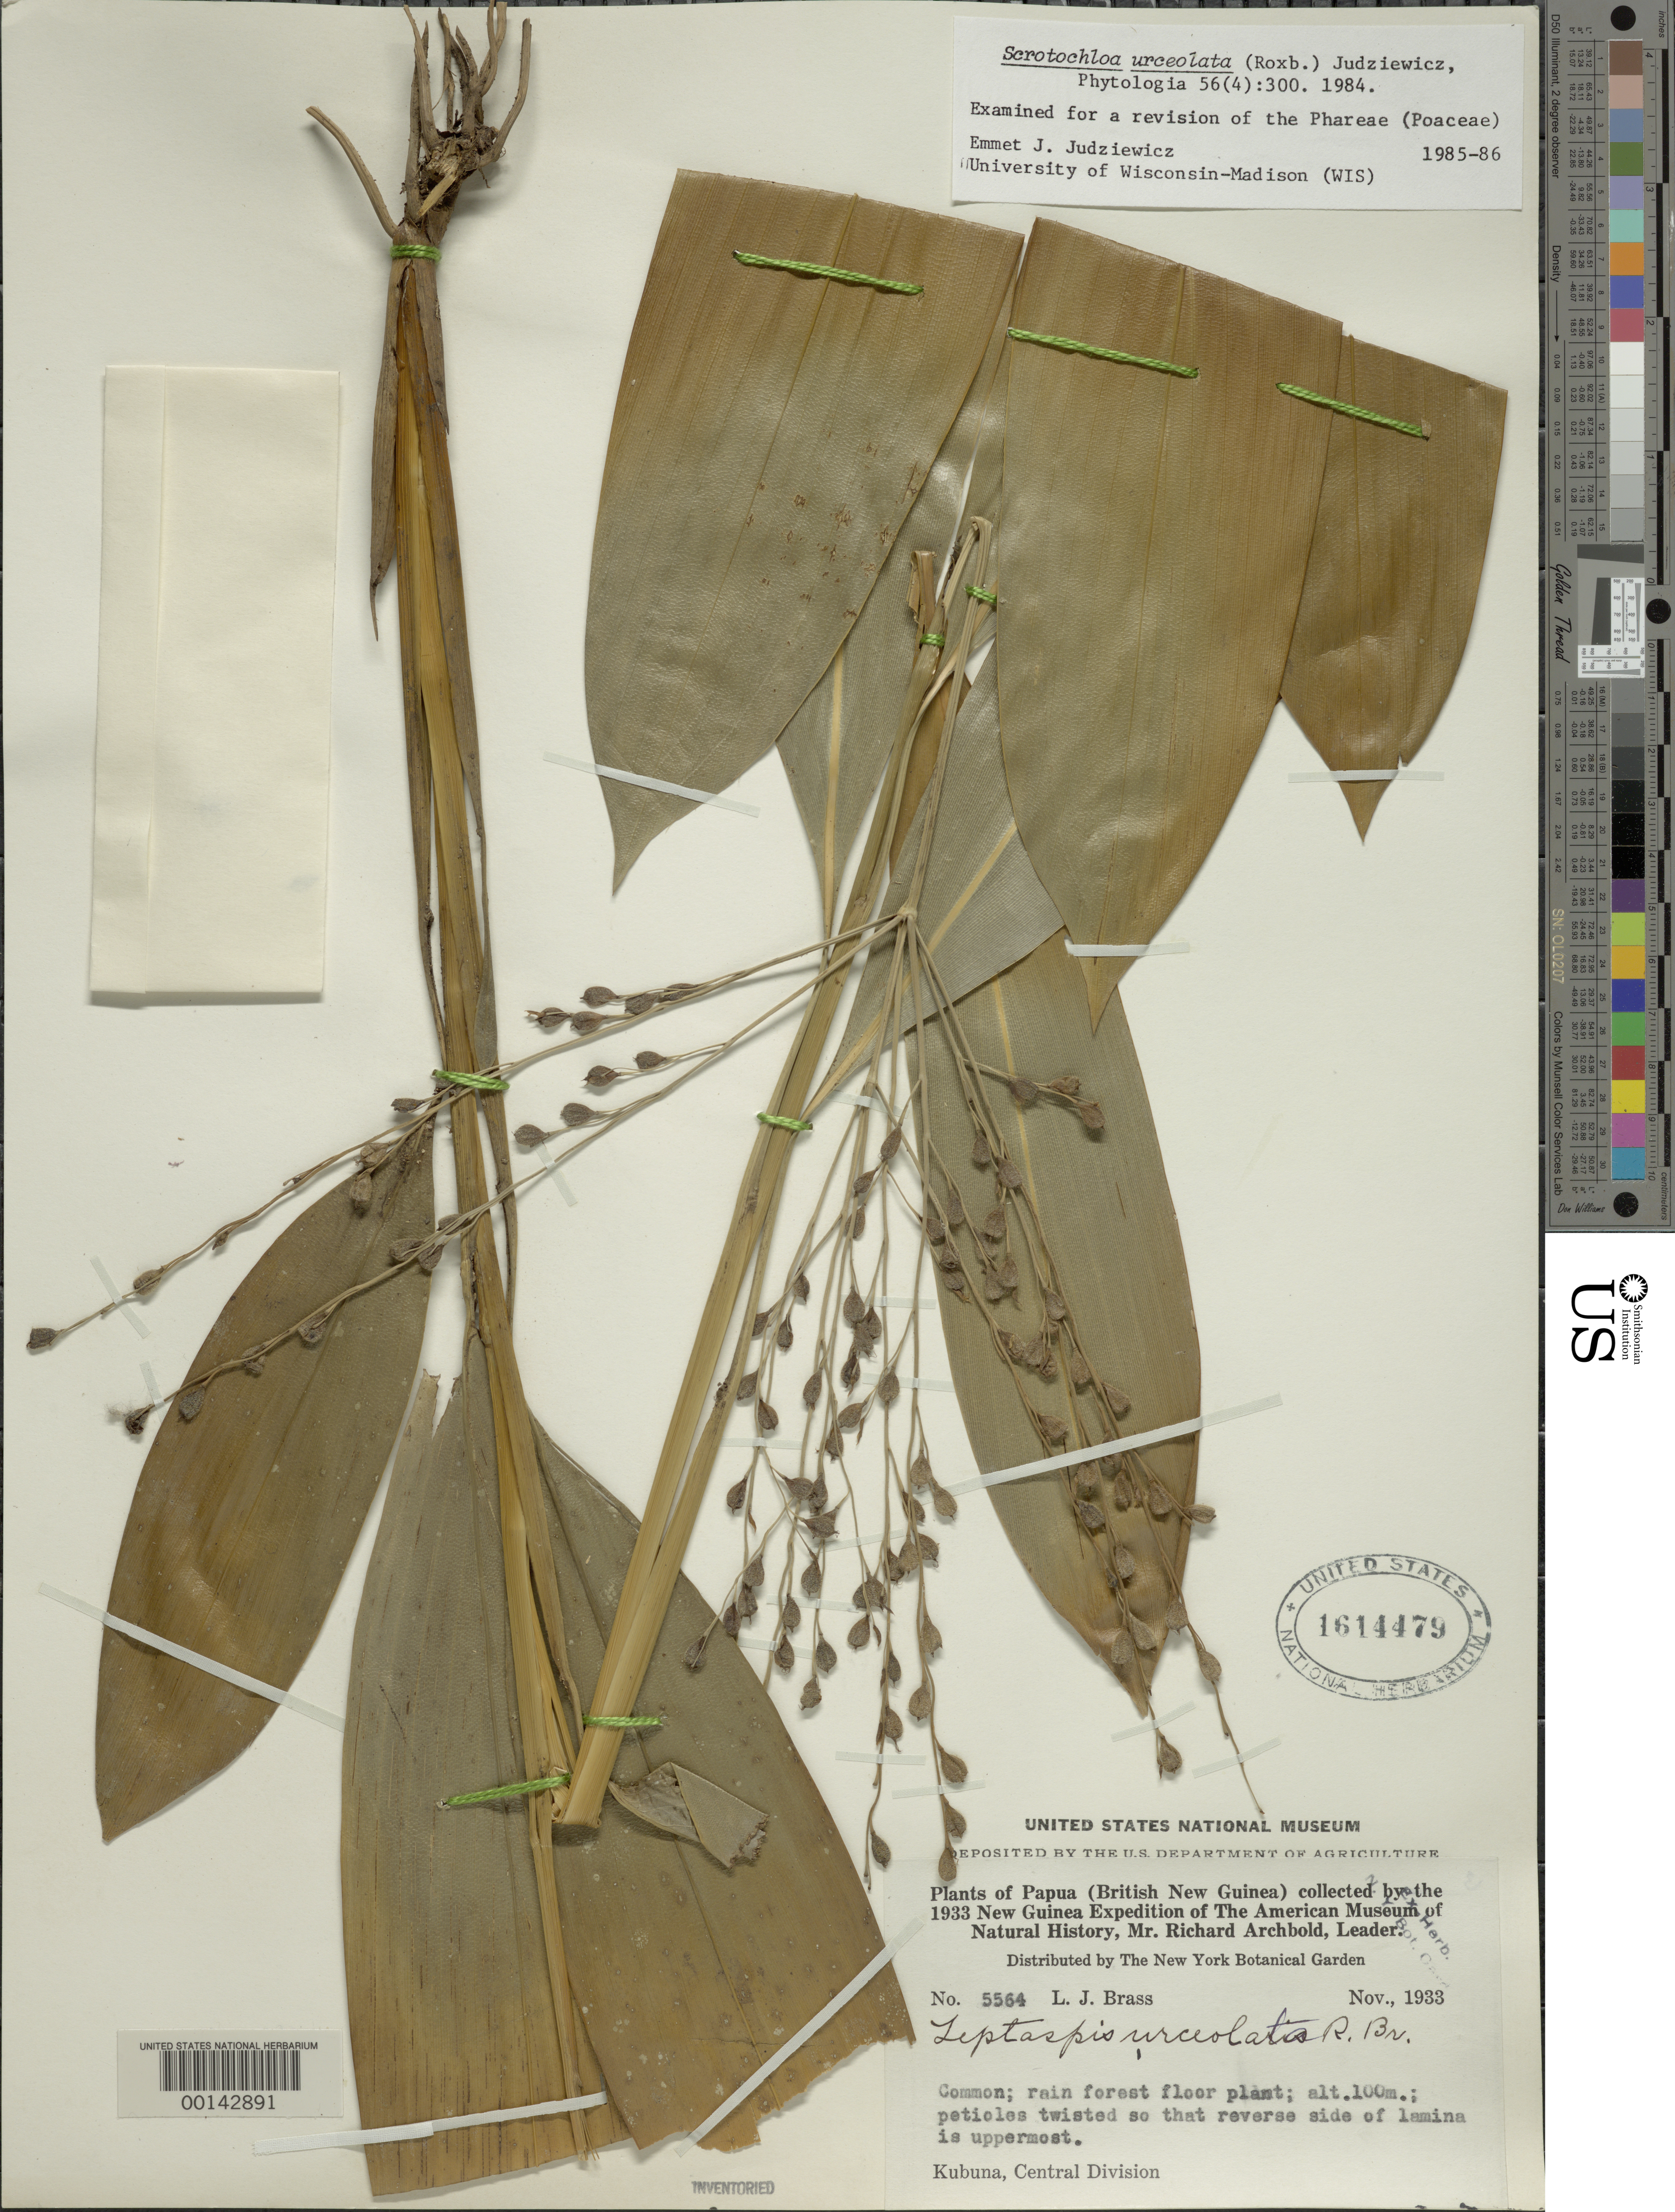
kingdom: Plantae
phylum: Tracheophyta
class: Liliopsida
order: Poales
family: Poaceae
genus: Scrotochloa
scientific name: Scrotochloa urceolata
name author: (Roxb.) Judz.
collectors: L. J. Brass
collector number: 5564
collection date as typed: Nov 1933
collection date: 1933-11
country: Papua New Guinea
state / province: Central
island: New Guinea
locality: Central dist, kubuna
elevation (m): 100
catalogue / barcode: US 1614479